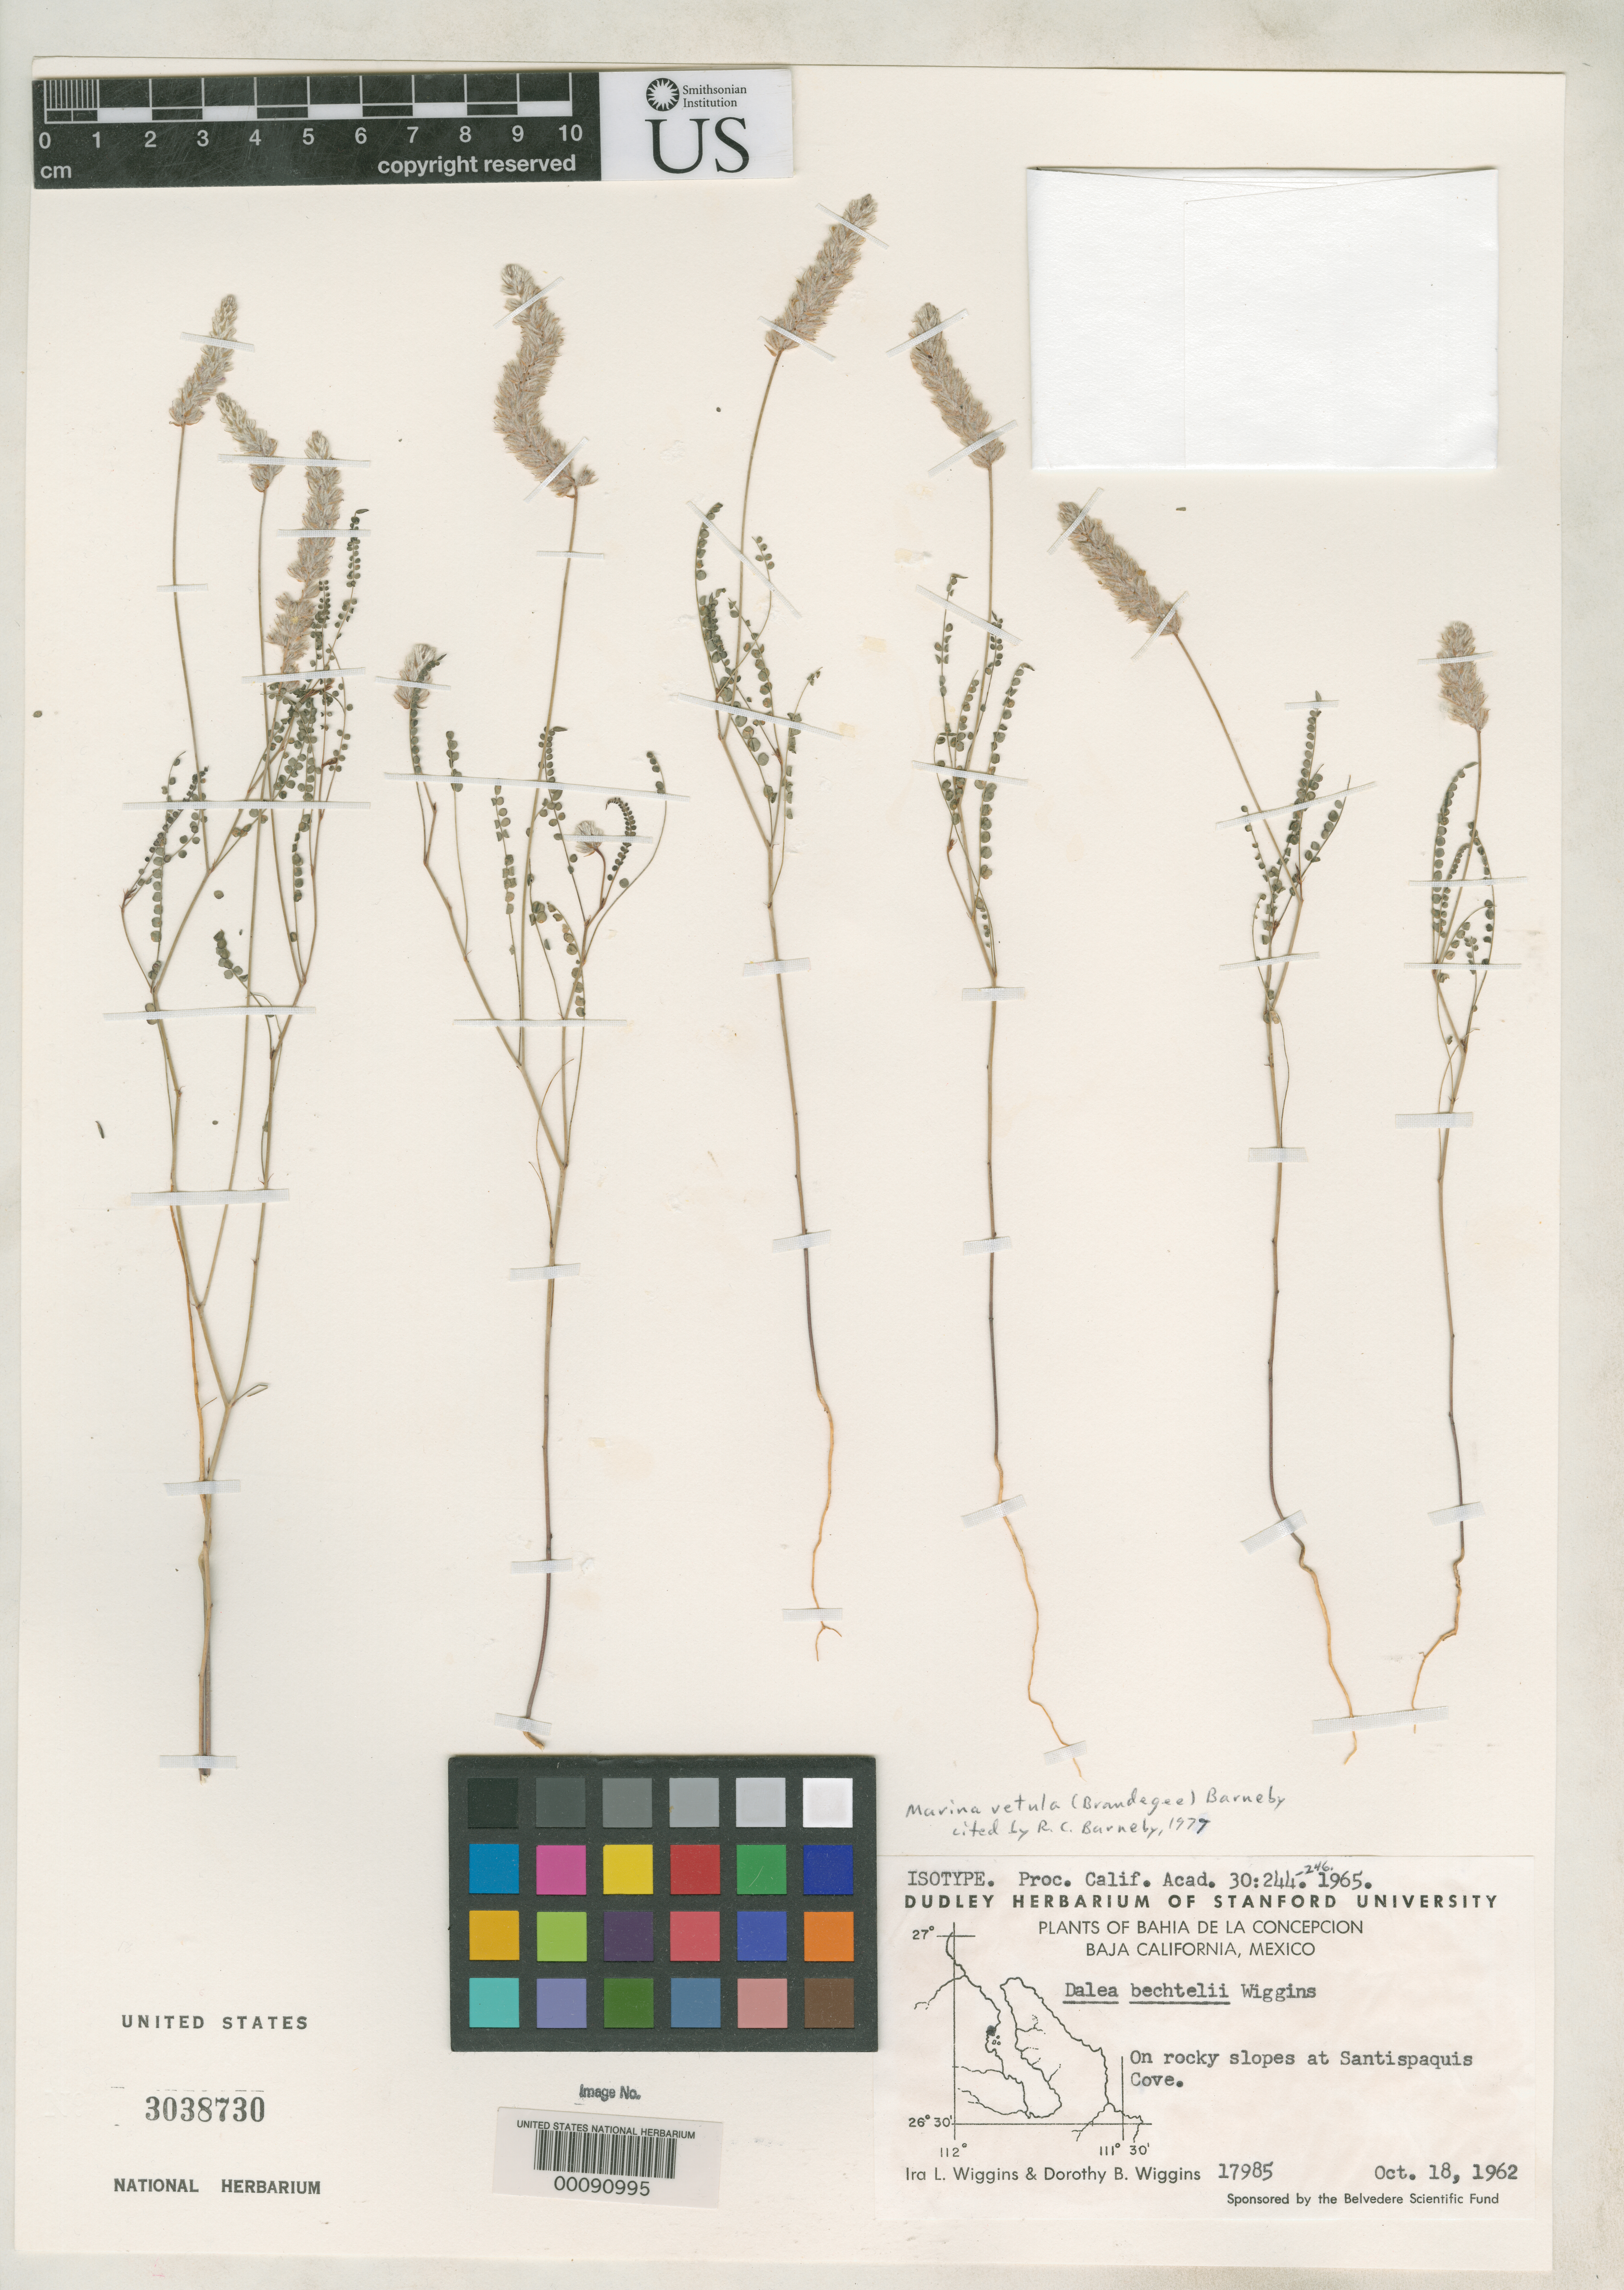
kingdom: Plantae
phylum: Tracheophyta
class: Magnoliopsida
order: Fabales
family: Fabaceae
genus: Dalea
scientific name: Dalea bechtelii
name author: Wiggins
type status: Isotype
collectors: I. L. Wiggins & D. B. Wiggins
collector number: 17985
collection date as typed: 18 Oct 1962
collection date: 1962-10-18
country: Mexico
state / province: Baja California Sur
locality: Santispaquis Cove, Bahia de la Concepcion.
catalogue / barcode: US 3038730